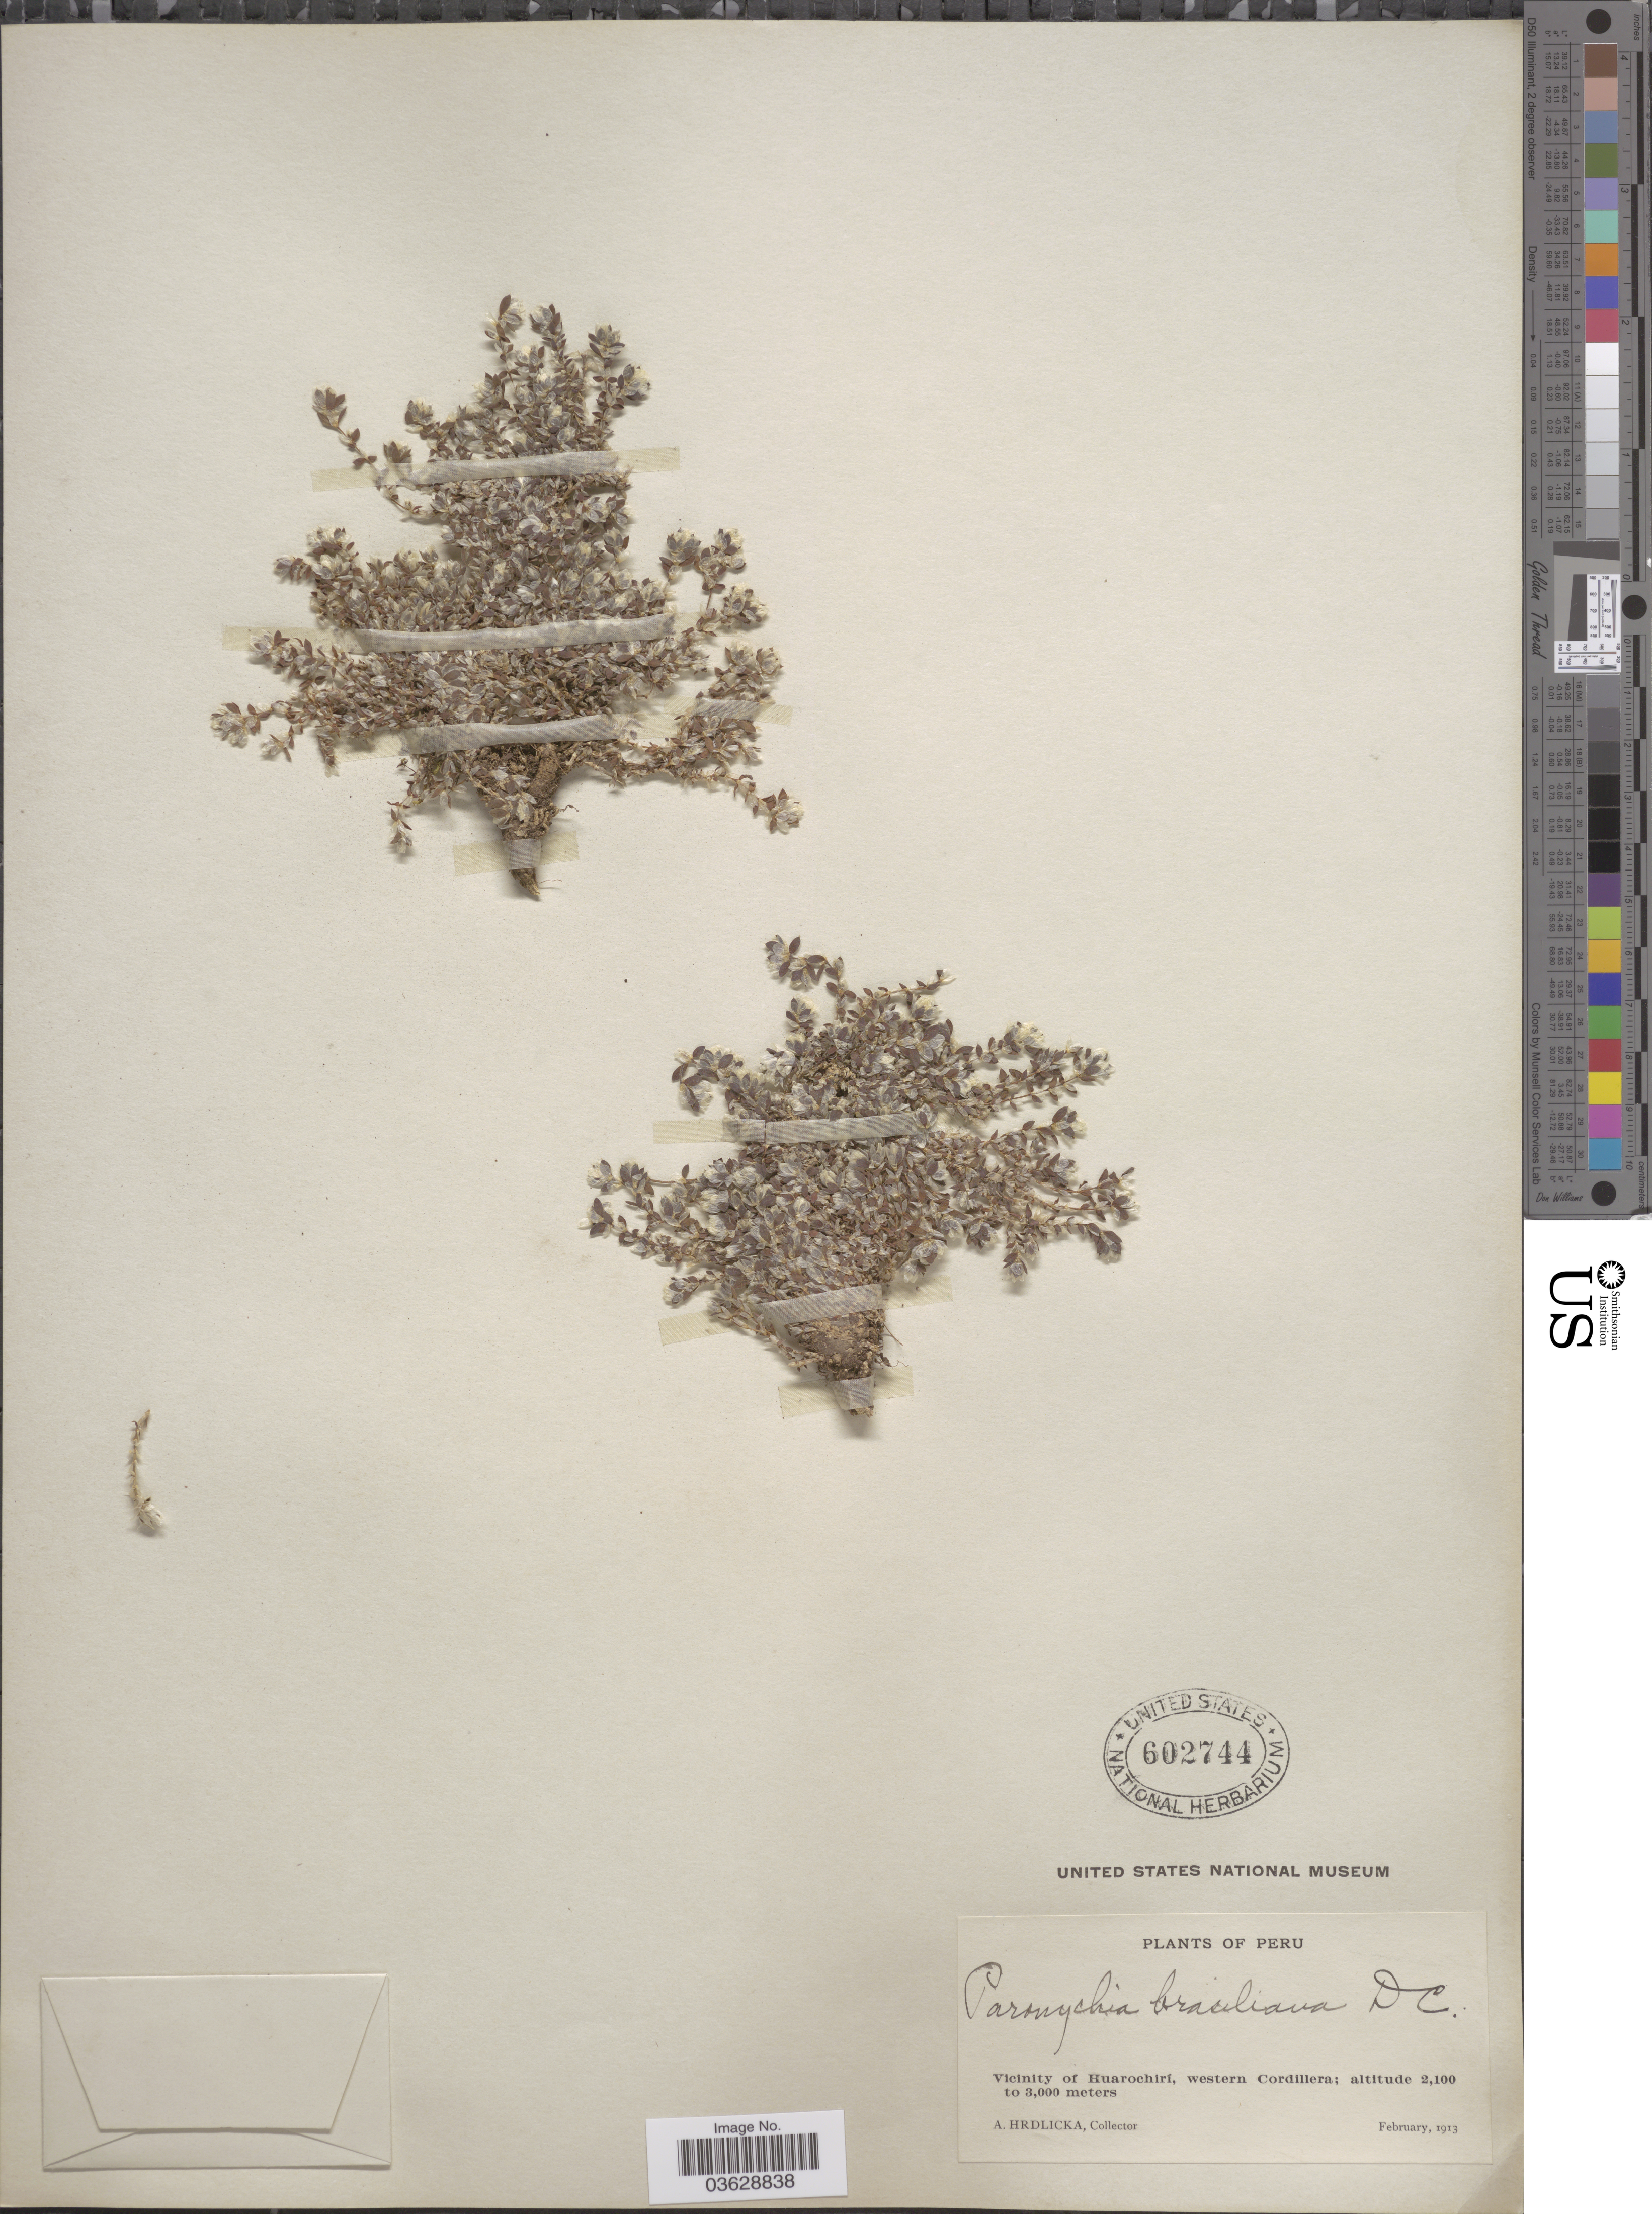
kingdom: Plantae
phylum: Tracheophyta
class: Magnoliopsida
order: Caryophyllales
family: Caryophyllaceae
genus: Paronychia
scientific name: Paronychia brasiliana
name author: DC.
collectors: A. Hrdlicka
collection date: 1913-02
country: Paraguay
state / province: Cordillera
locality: Vicinity of Huarochiri, western Cordillera.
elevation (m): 2100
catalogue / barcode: US 602744